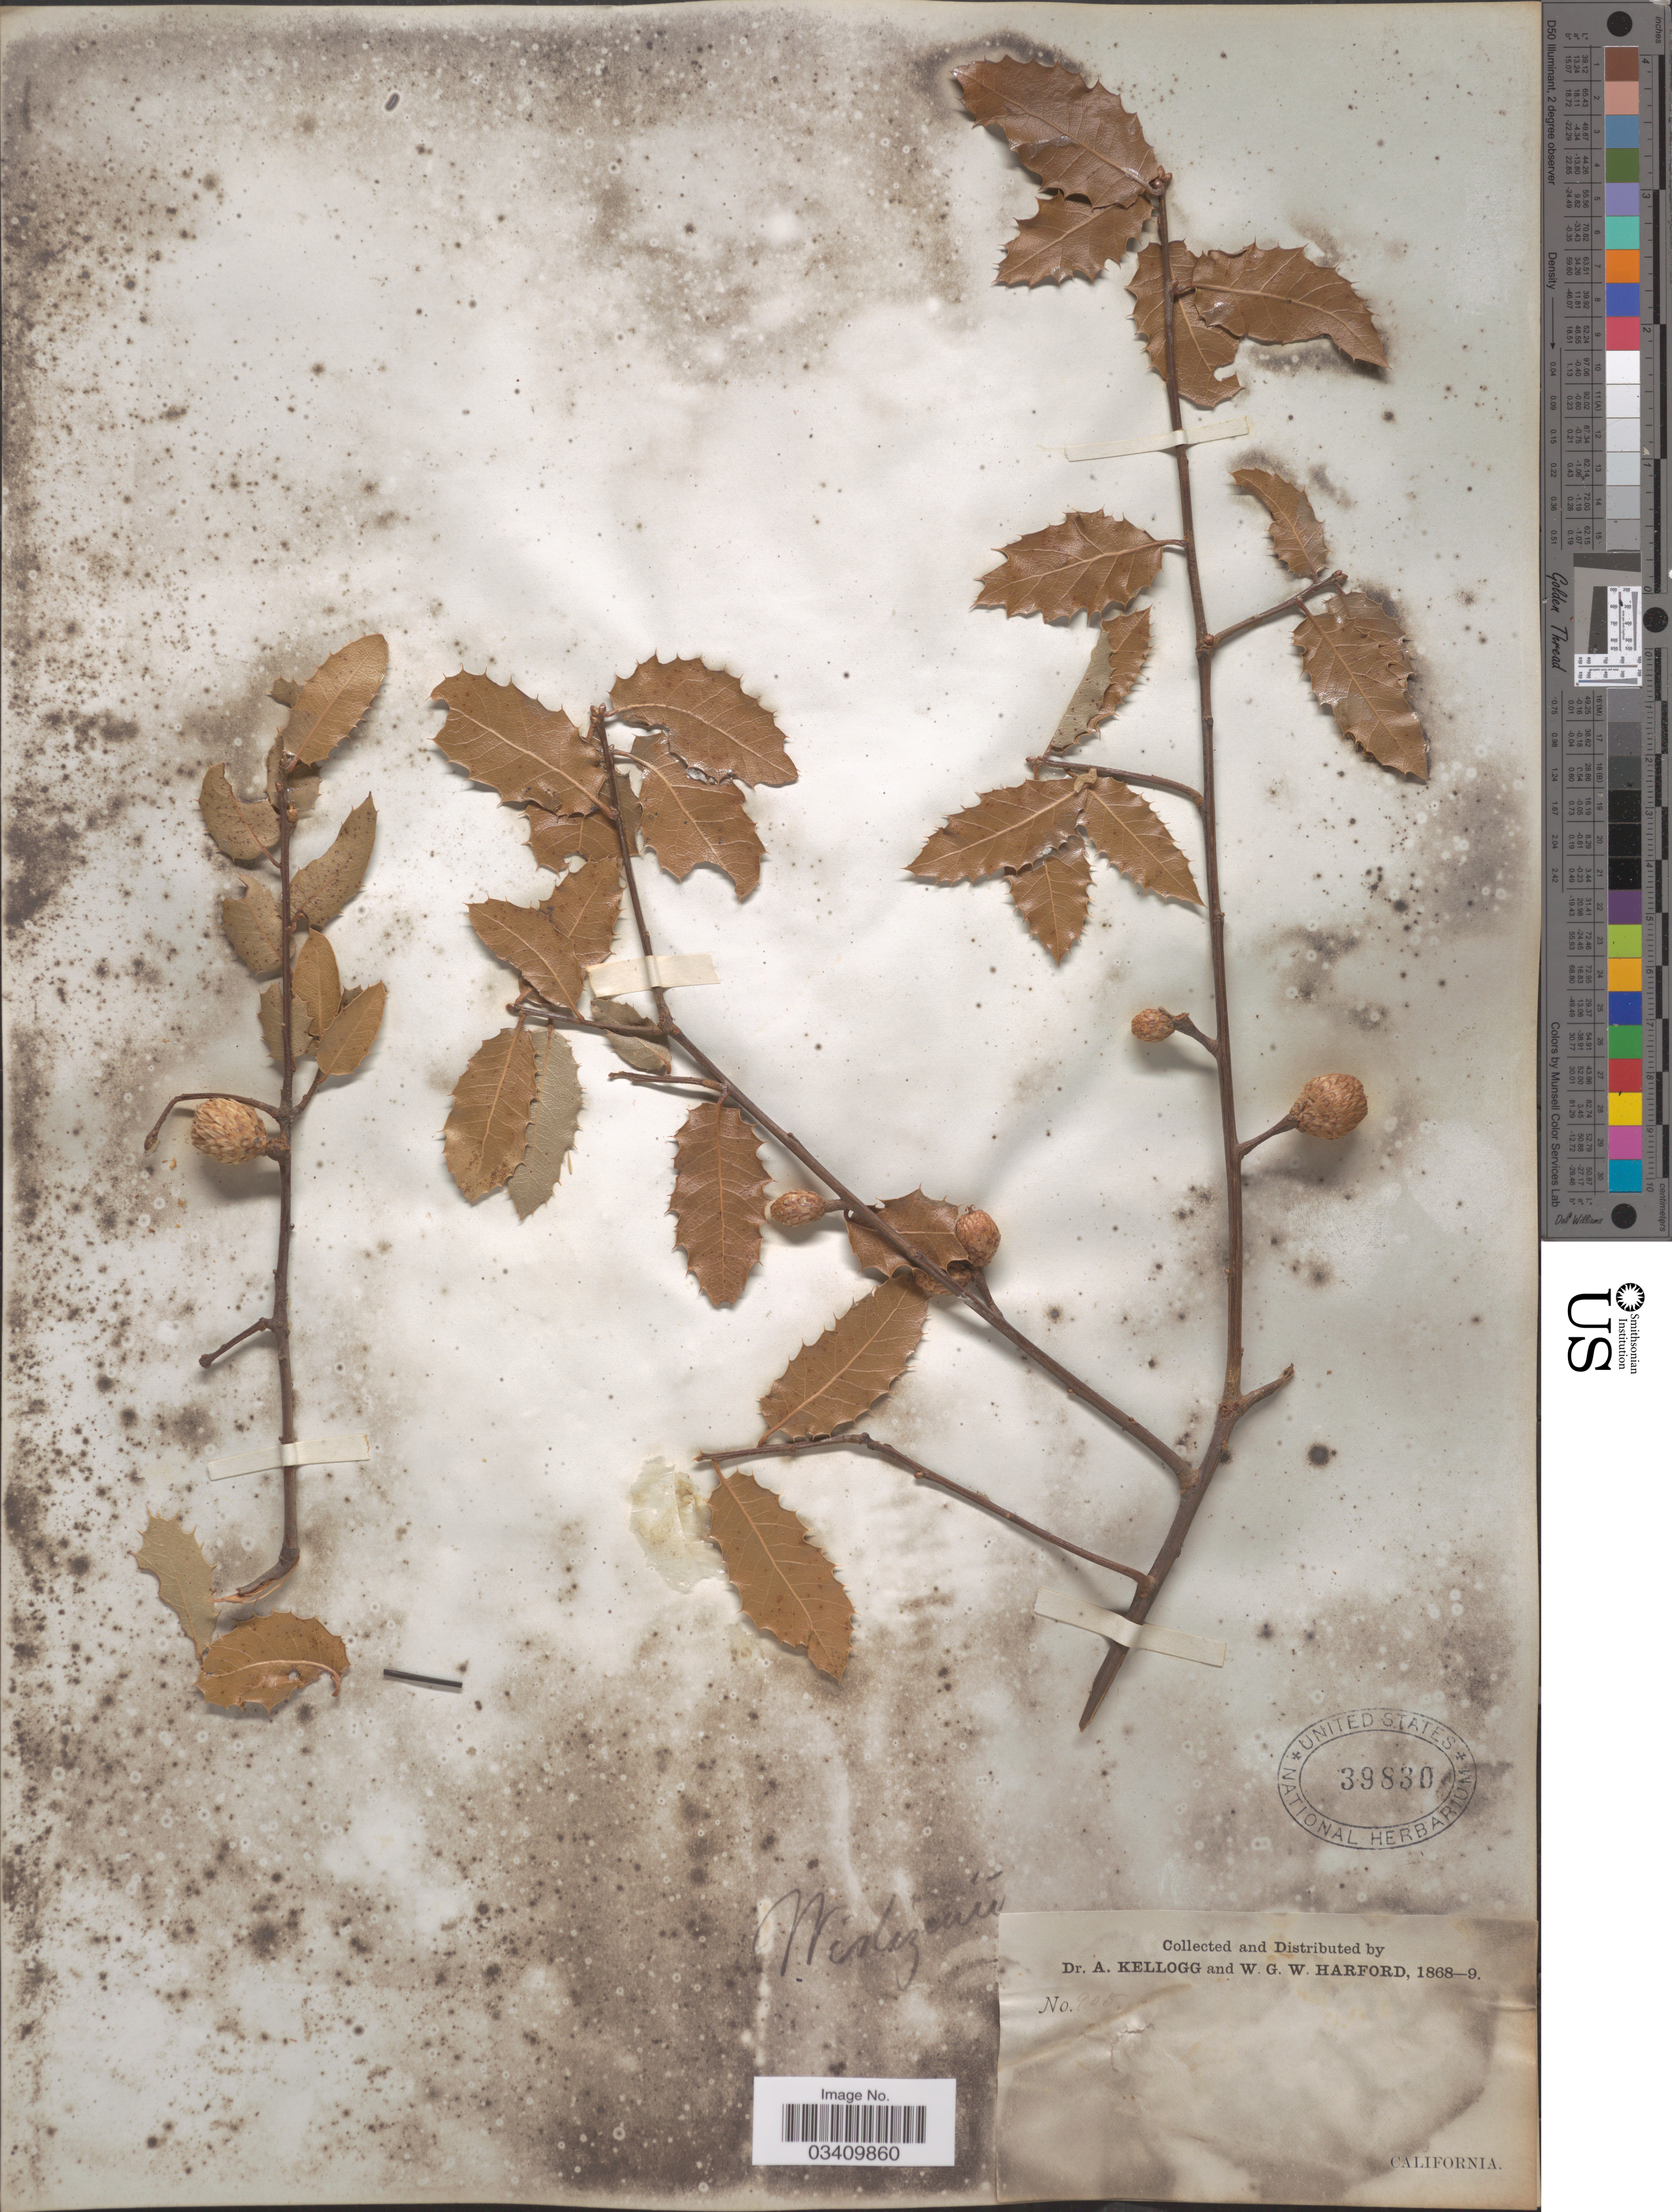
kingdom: Plantae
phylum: Tracheophyta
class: Magnoliopsida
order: Fagales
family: Fagaceae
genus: Quercus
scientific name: Quercus wislizeni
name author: A. DC.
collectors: A. Kellogg & W. G. W. Harford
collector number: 905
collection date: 1868/1869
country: United States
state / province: California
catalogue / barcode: US 39830